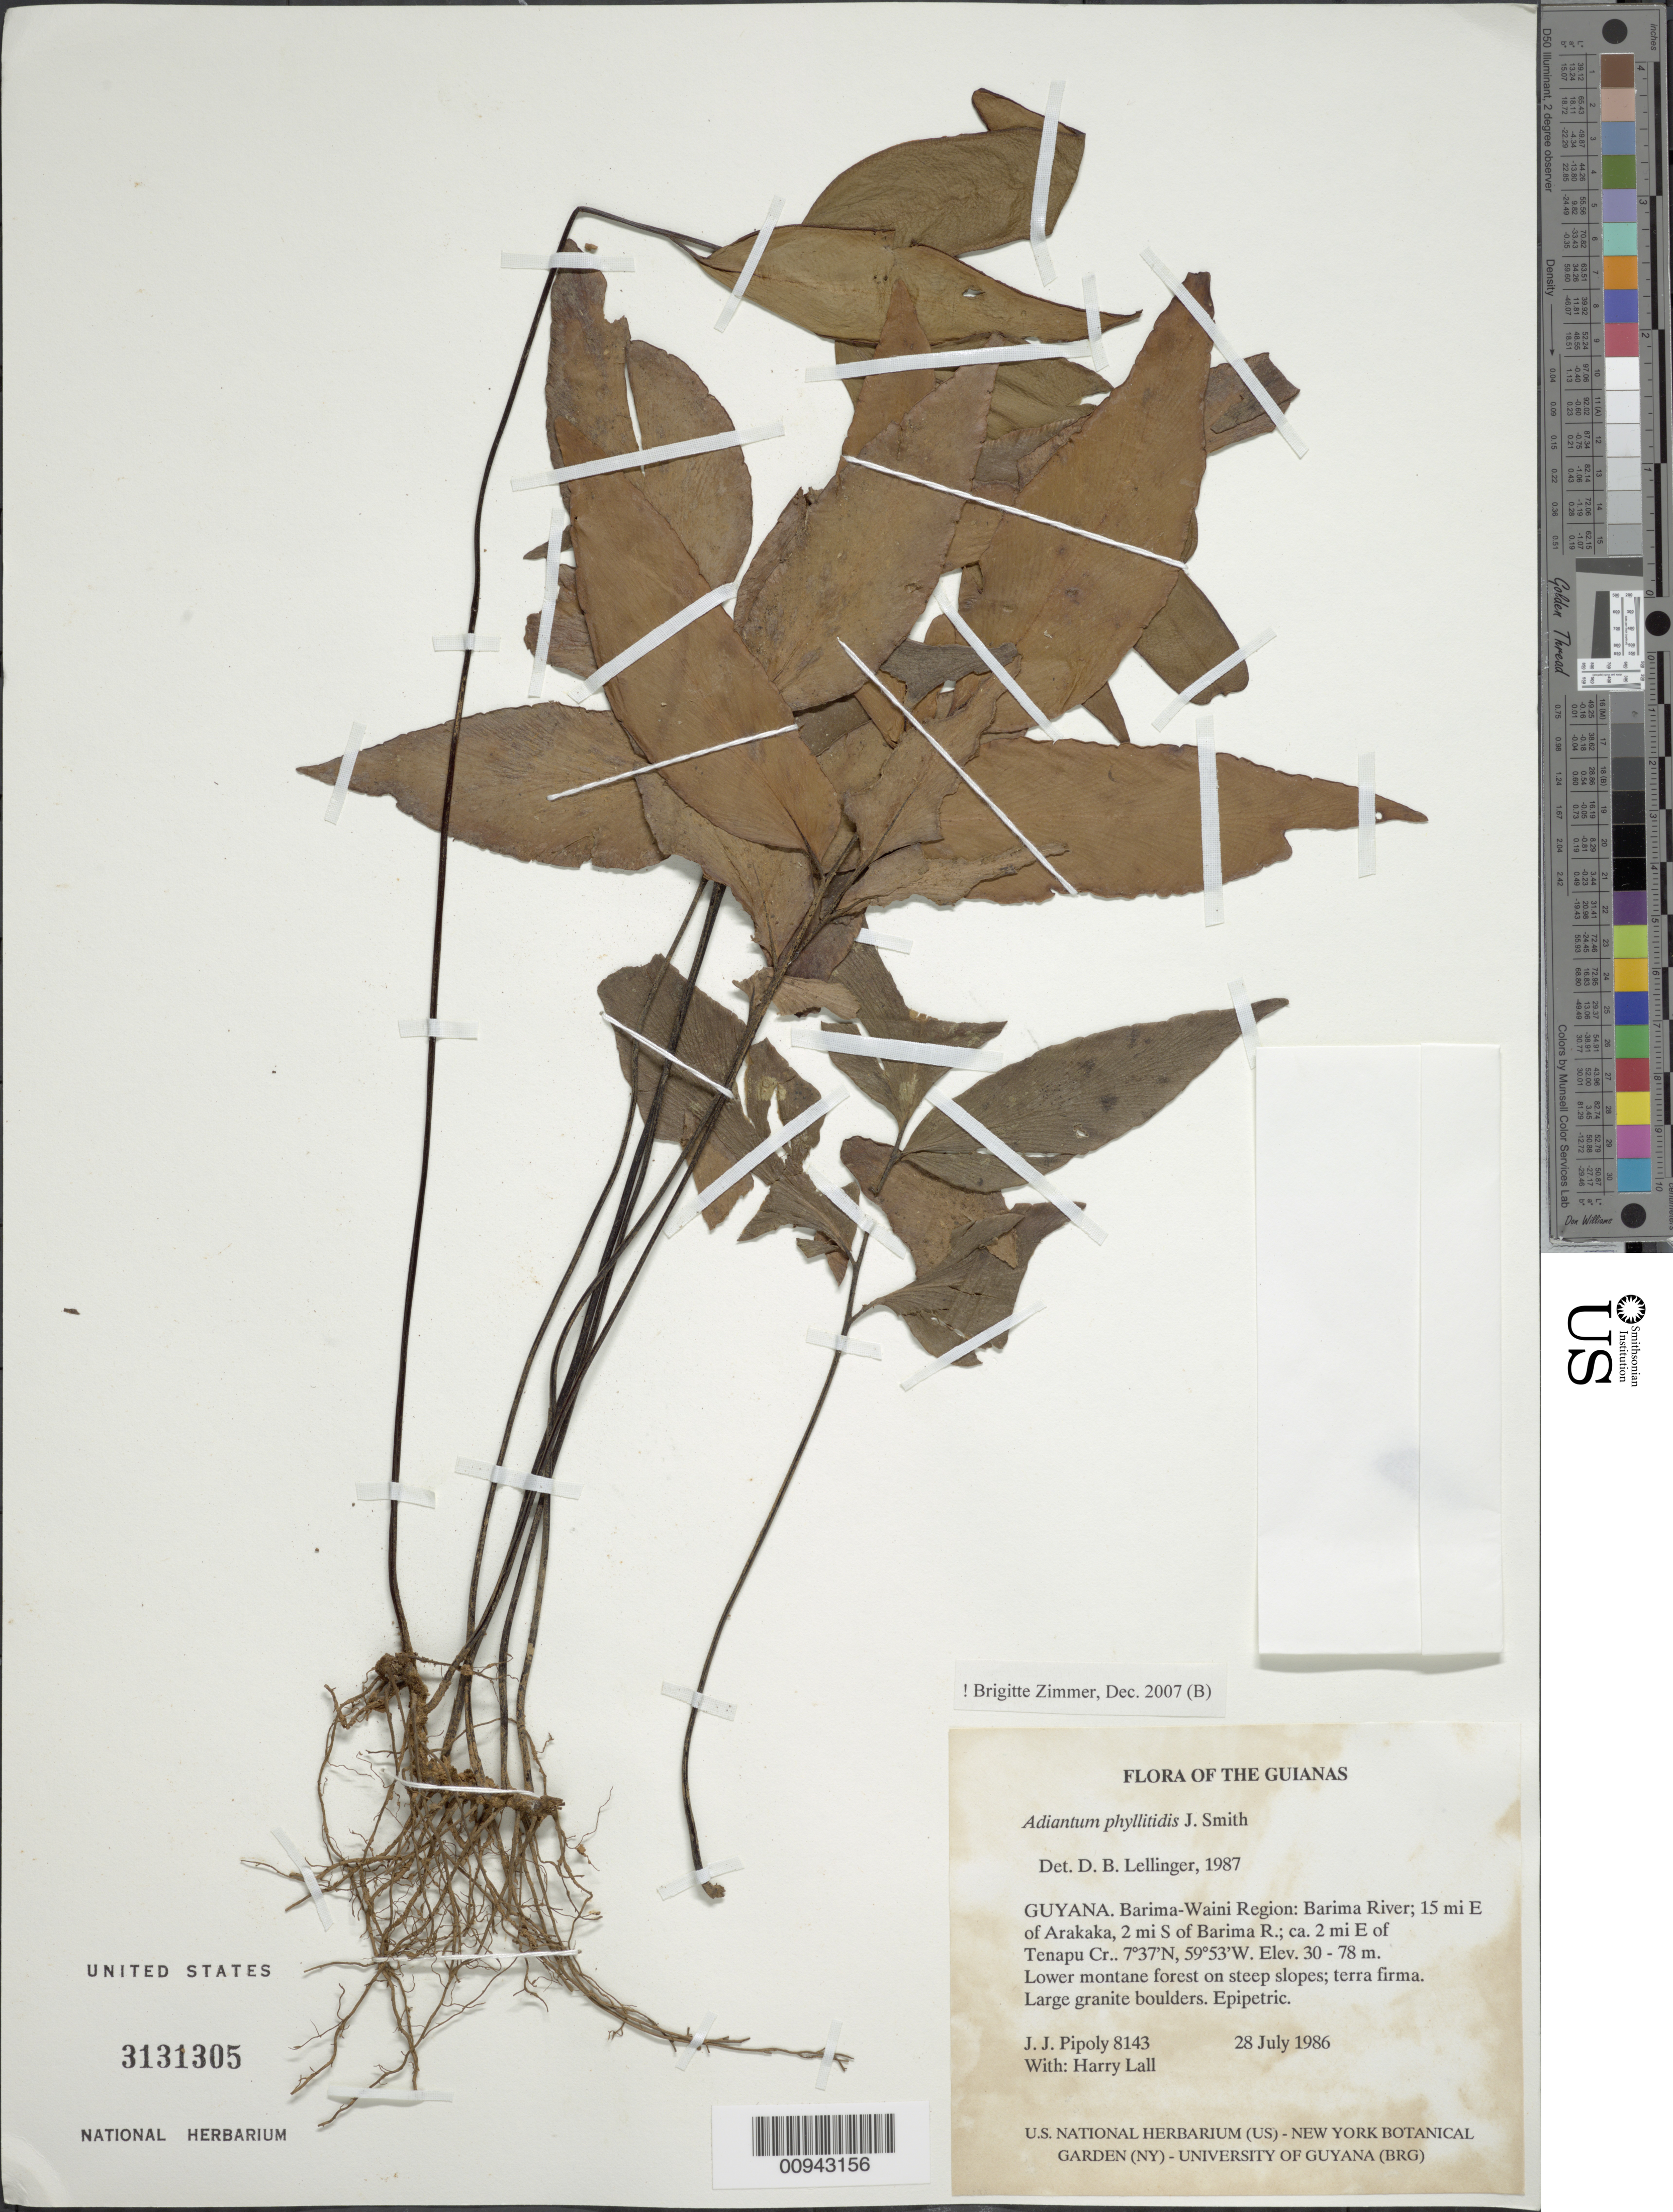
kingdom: Plantae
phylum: Tracheophyta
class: Polypodiopsida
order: Polypodiales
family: Pteridaceae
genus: Adiantum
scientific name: Adiantum phyllitidis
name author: J. Sm.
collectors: J. J. Pipoly & H. Lall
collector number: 8143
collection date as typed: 28 July 1986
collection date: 1986-07-28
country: Guyana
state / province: Barima-Waini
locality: Barima River; 15 mi E of Arakaka, 2 mi S of Barima R.; ca. 2 mi E of Tenapu Cr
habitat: Lower montane forest on steep slopes; terra firma. Large granite boulders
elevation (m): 30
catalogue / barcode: US 3131305